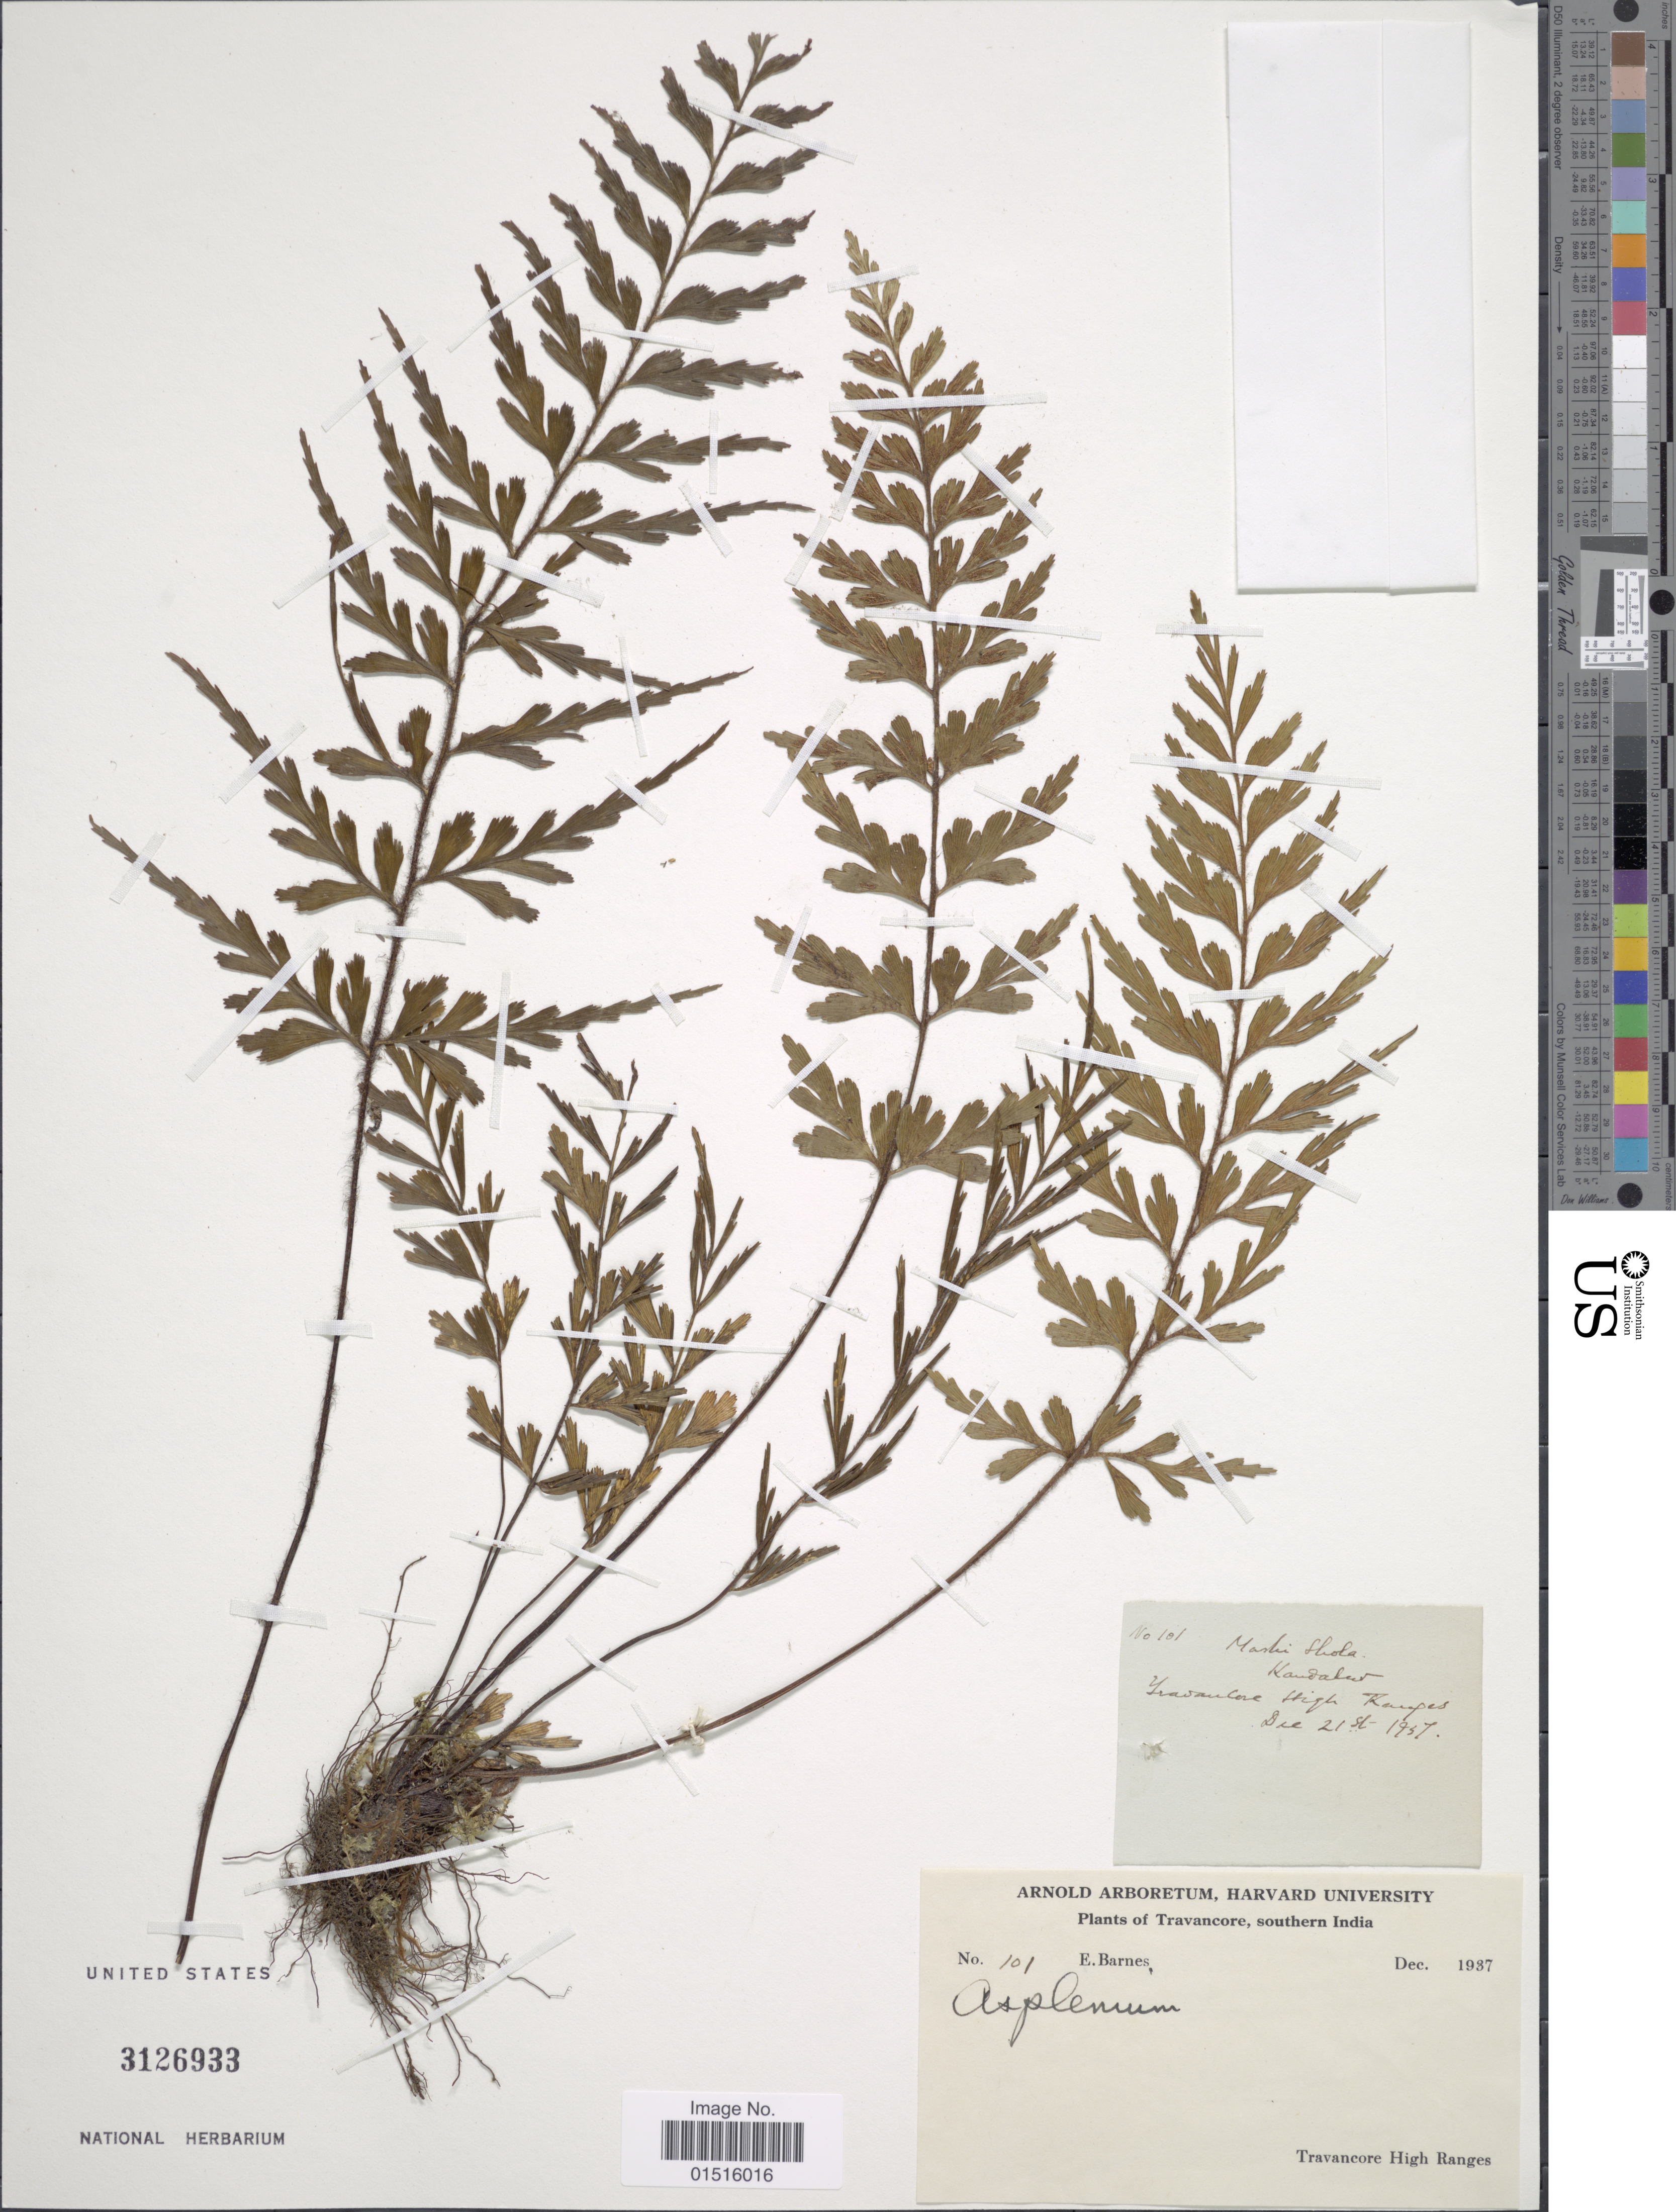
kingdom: Plantae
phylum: Tracheophyta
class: Polypodiopsida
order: Polypodiales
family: Aspleniaceae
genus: Asplenium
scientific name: Asplenium sp.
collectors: E. Barnes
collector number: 101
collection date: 1937-12-21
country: India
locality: Plants of Travancore, southern India, Travancore High Ranges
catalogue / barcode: US 3126933